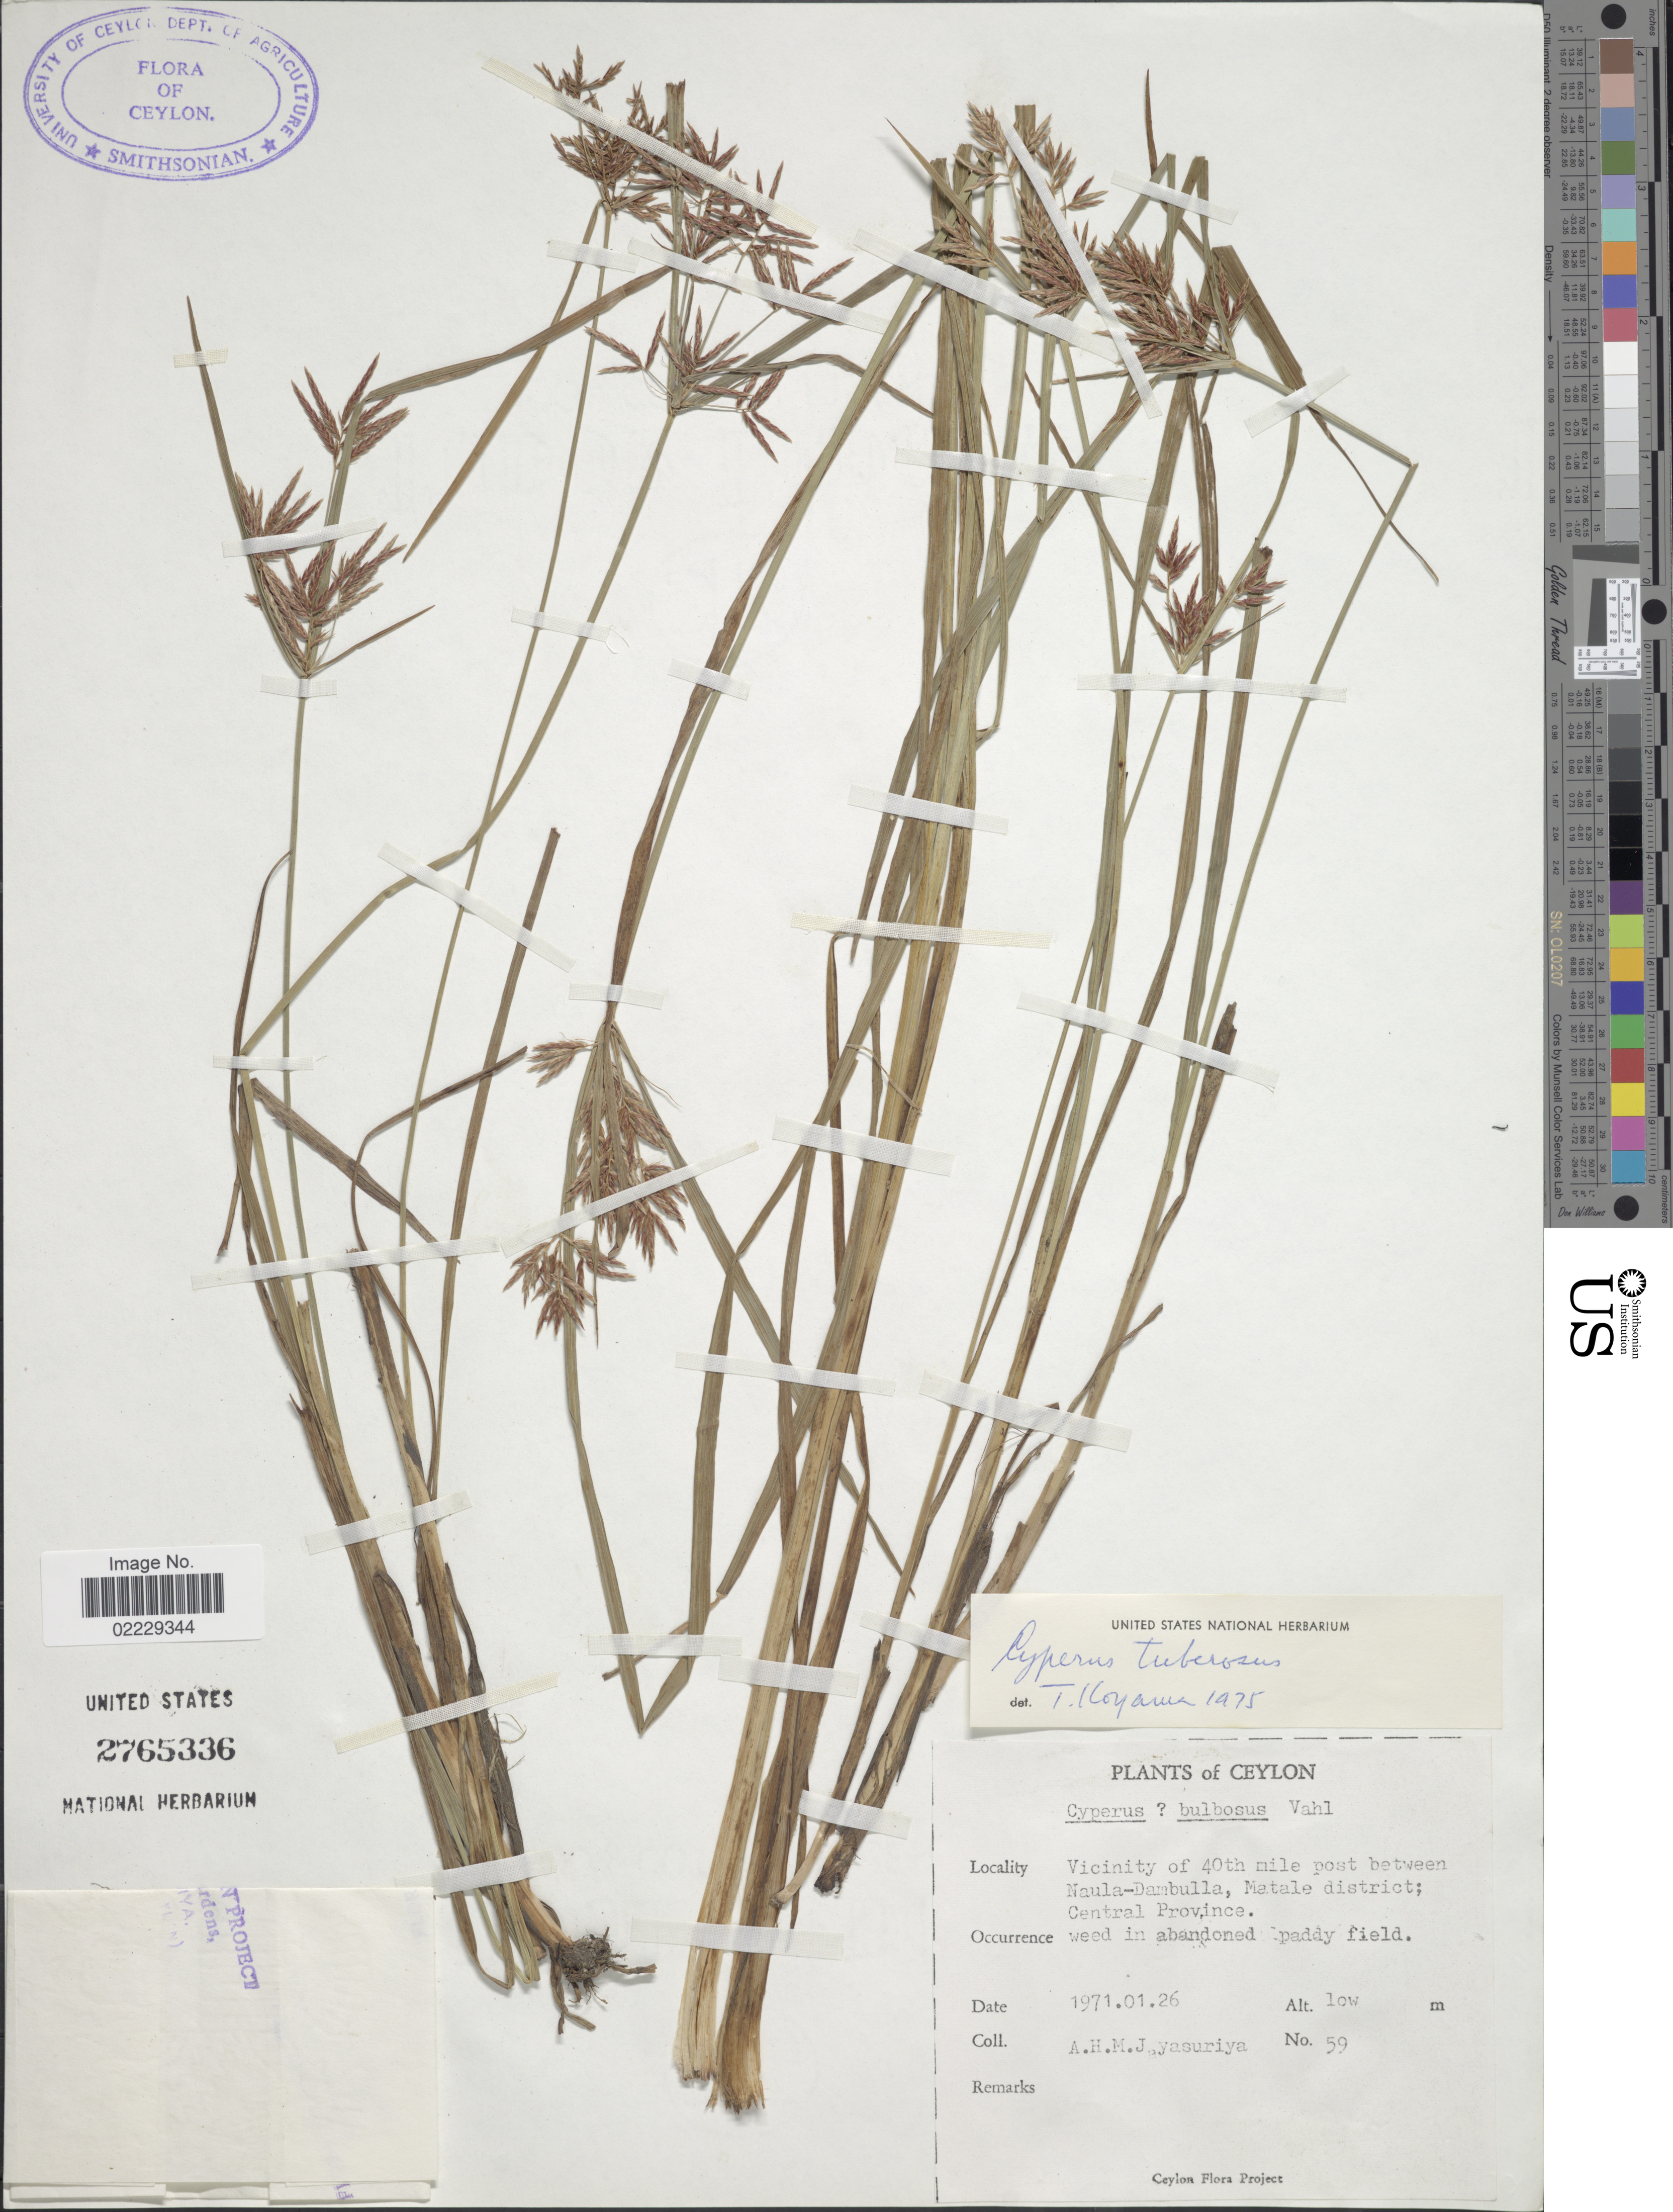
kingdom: Plantae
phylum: Tracheophyta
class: Liliopsida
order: Poales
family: Cyperaceae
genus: Cyperus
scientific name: Cyperus bifax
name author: C.B. Clarke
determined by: Koyama, T.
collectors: A. H. Jayasuriya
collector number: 59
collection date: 1971-01-26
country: Sri Lanka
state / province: Central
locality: Vicinity of 40th mile post between Naula-Dambulla, Matale District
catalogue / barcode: US 2765336